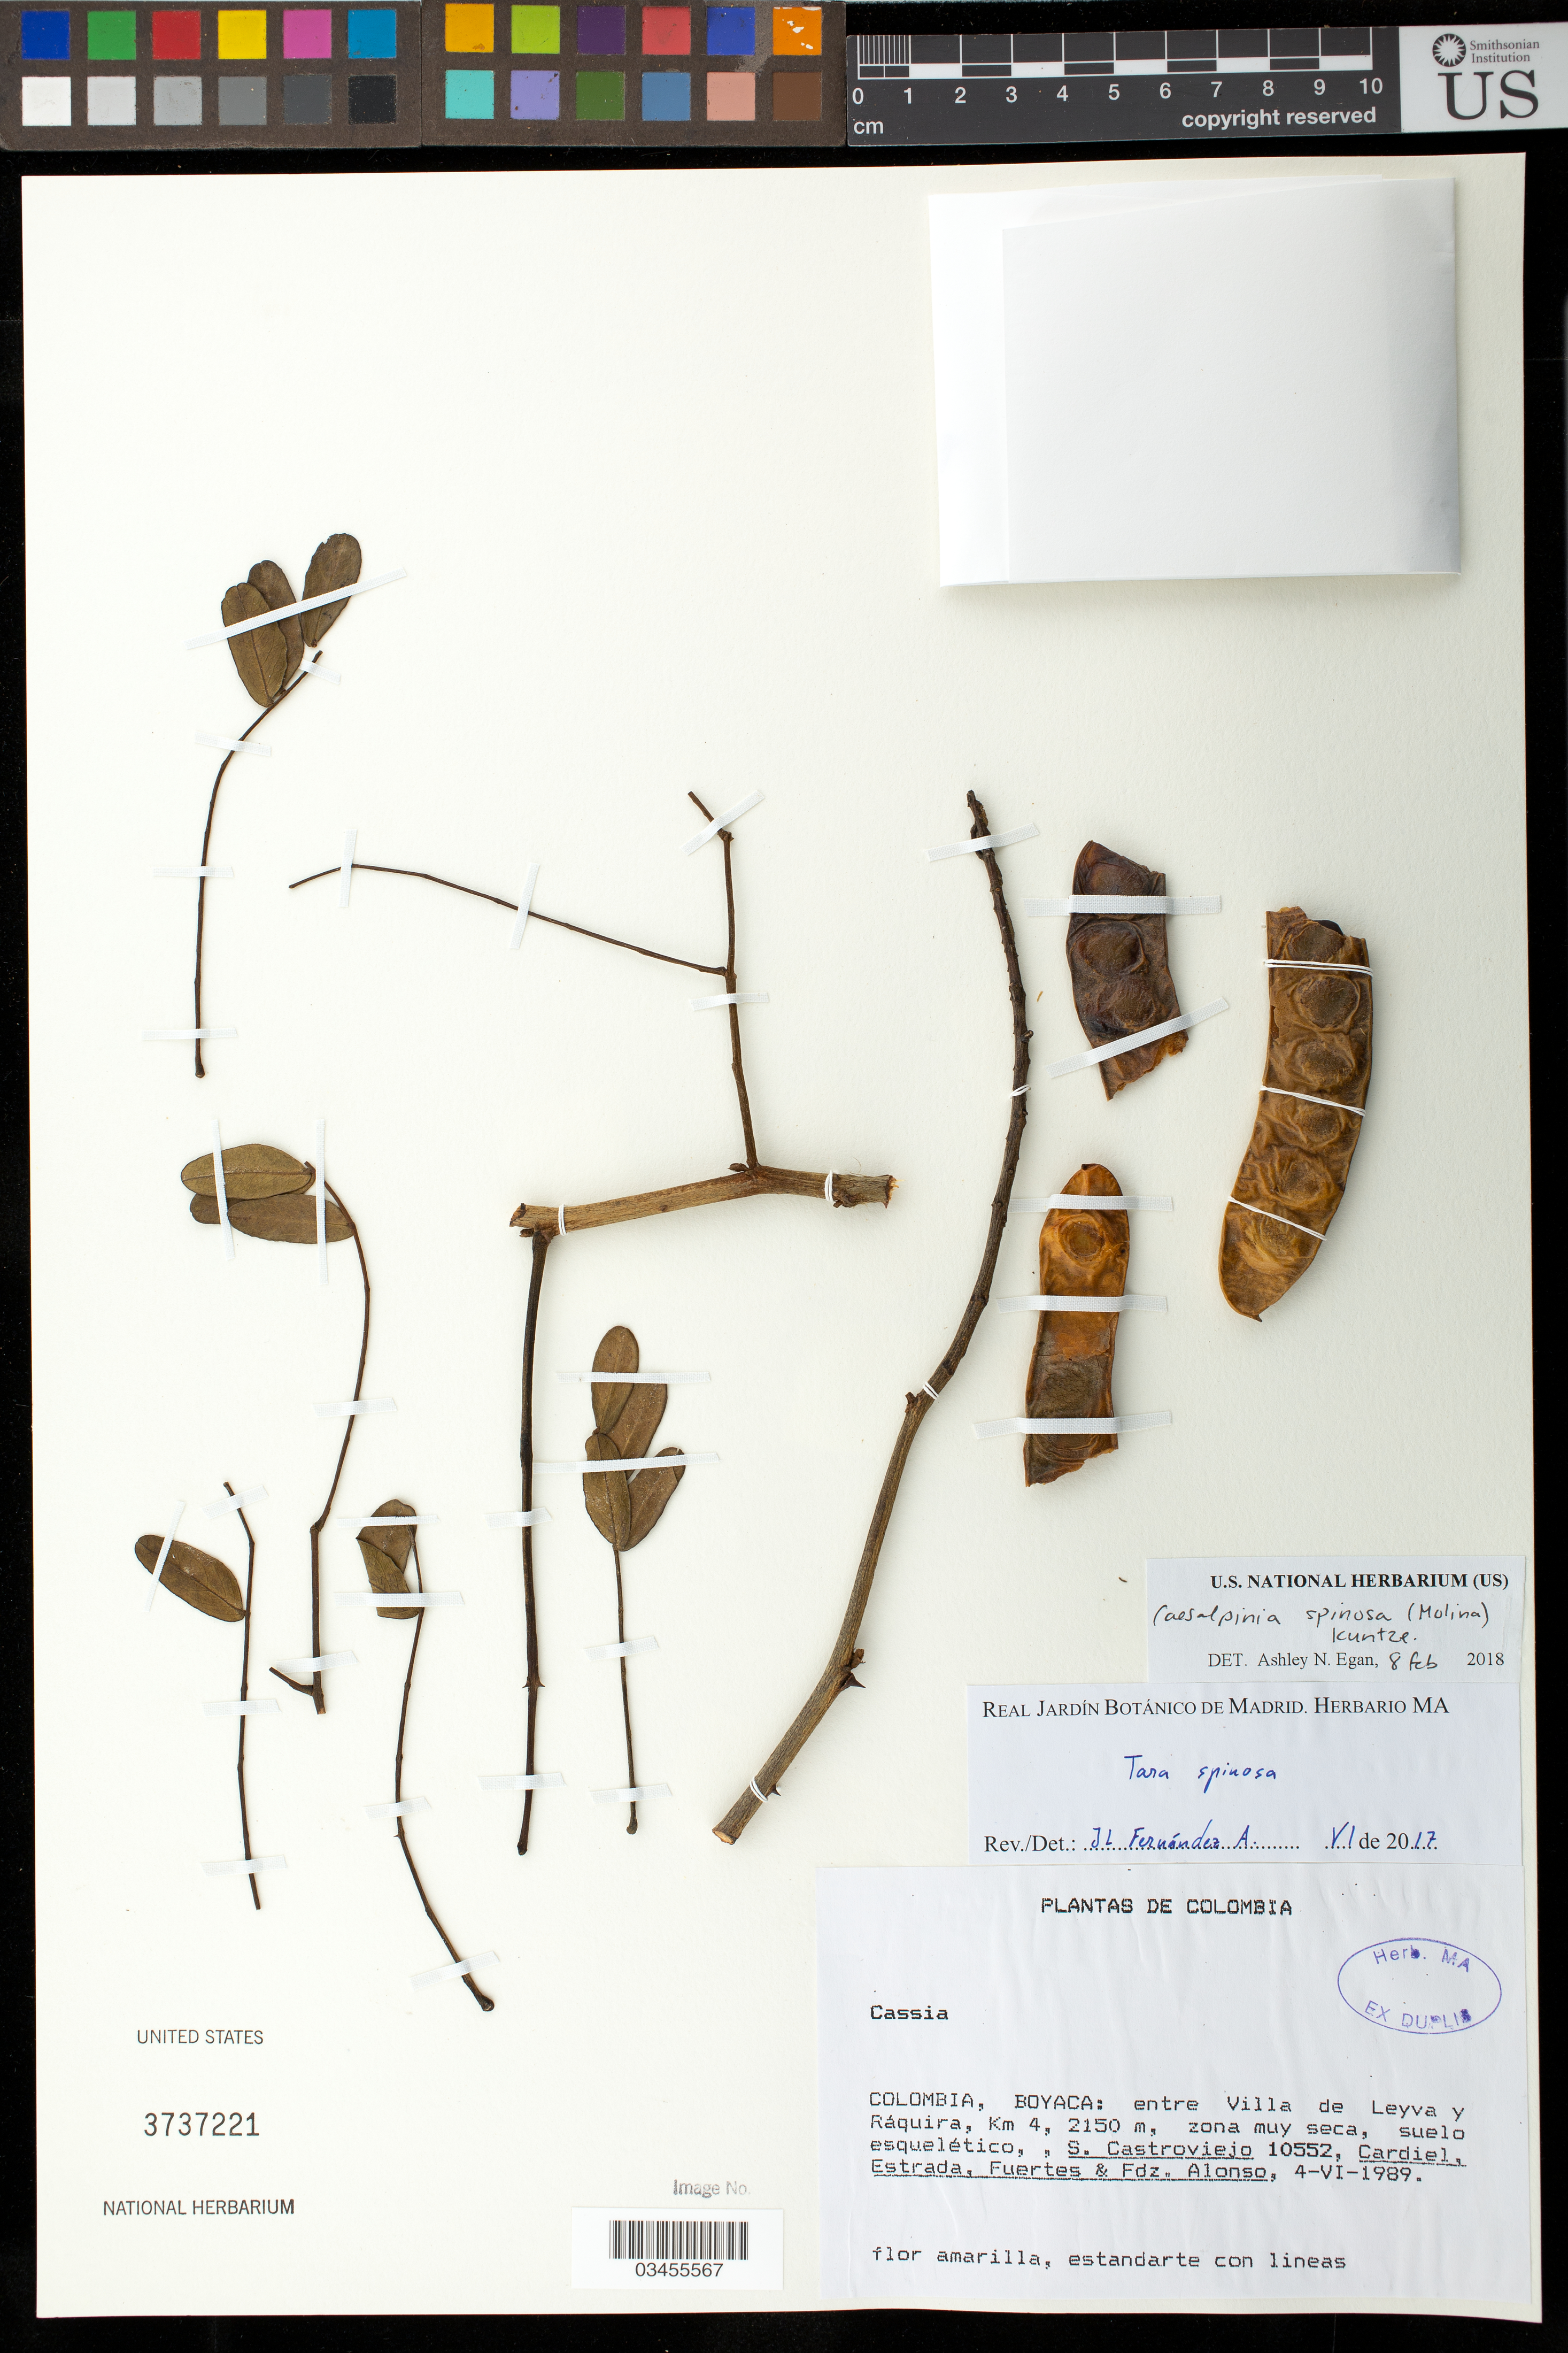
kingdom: Plantae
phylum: Tracheophyta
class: Magnoliopsida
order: Fabales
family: Fabaceae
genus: Tara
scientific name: Tara spinosa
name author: (Molina) Britton & Rose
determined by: Fernández A., José Luis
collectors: S. Castroviejo, Cardiel, -. Estrada, -- Fuertes & F. Alonso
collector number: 10552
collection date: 1989-06-04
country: Colombia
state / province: Boyacá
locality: Entre Villa de Leyva y Ráquira, Km 4.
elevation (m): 2150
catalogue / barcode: US 3737221